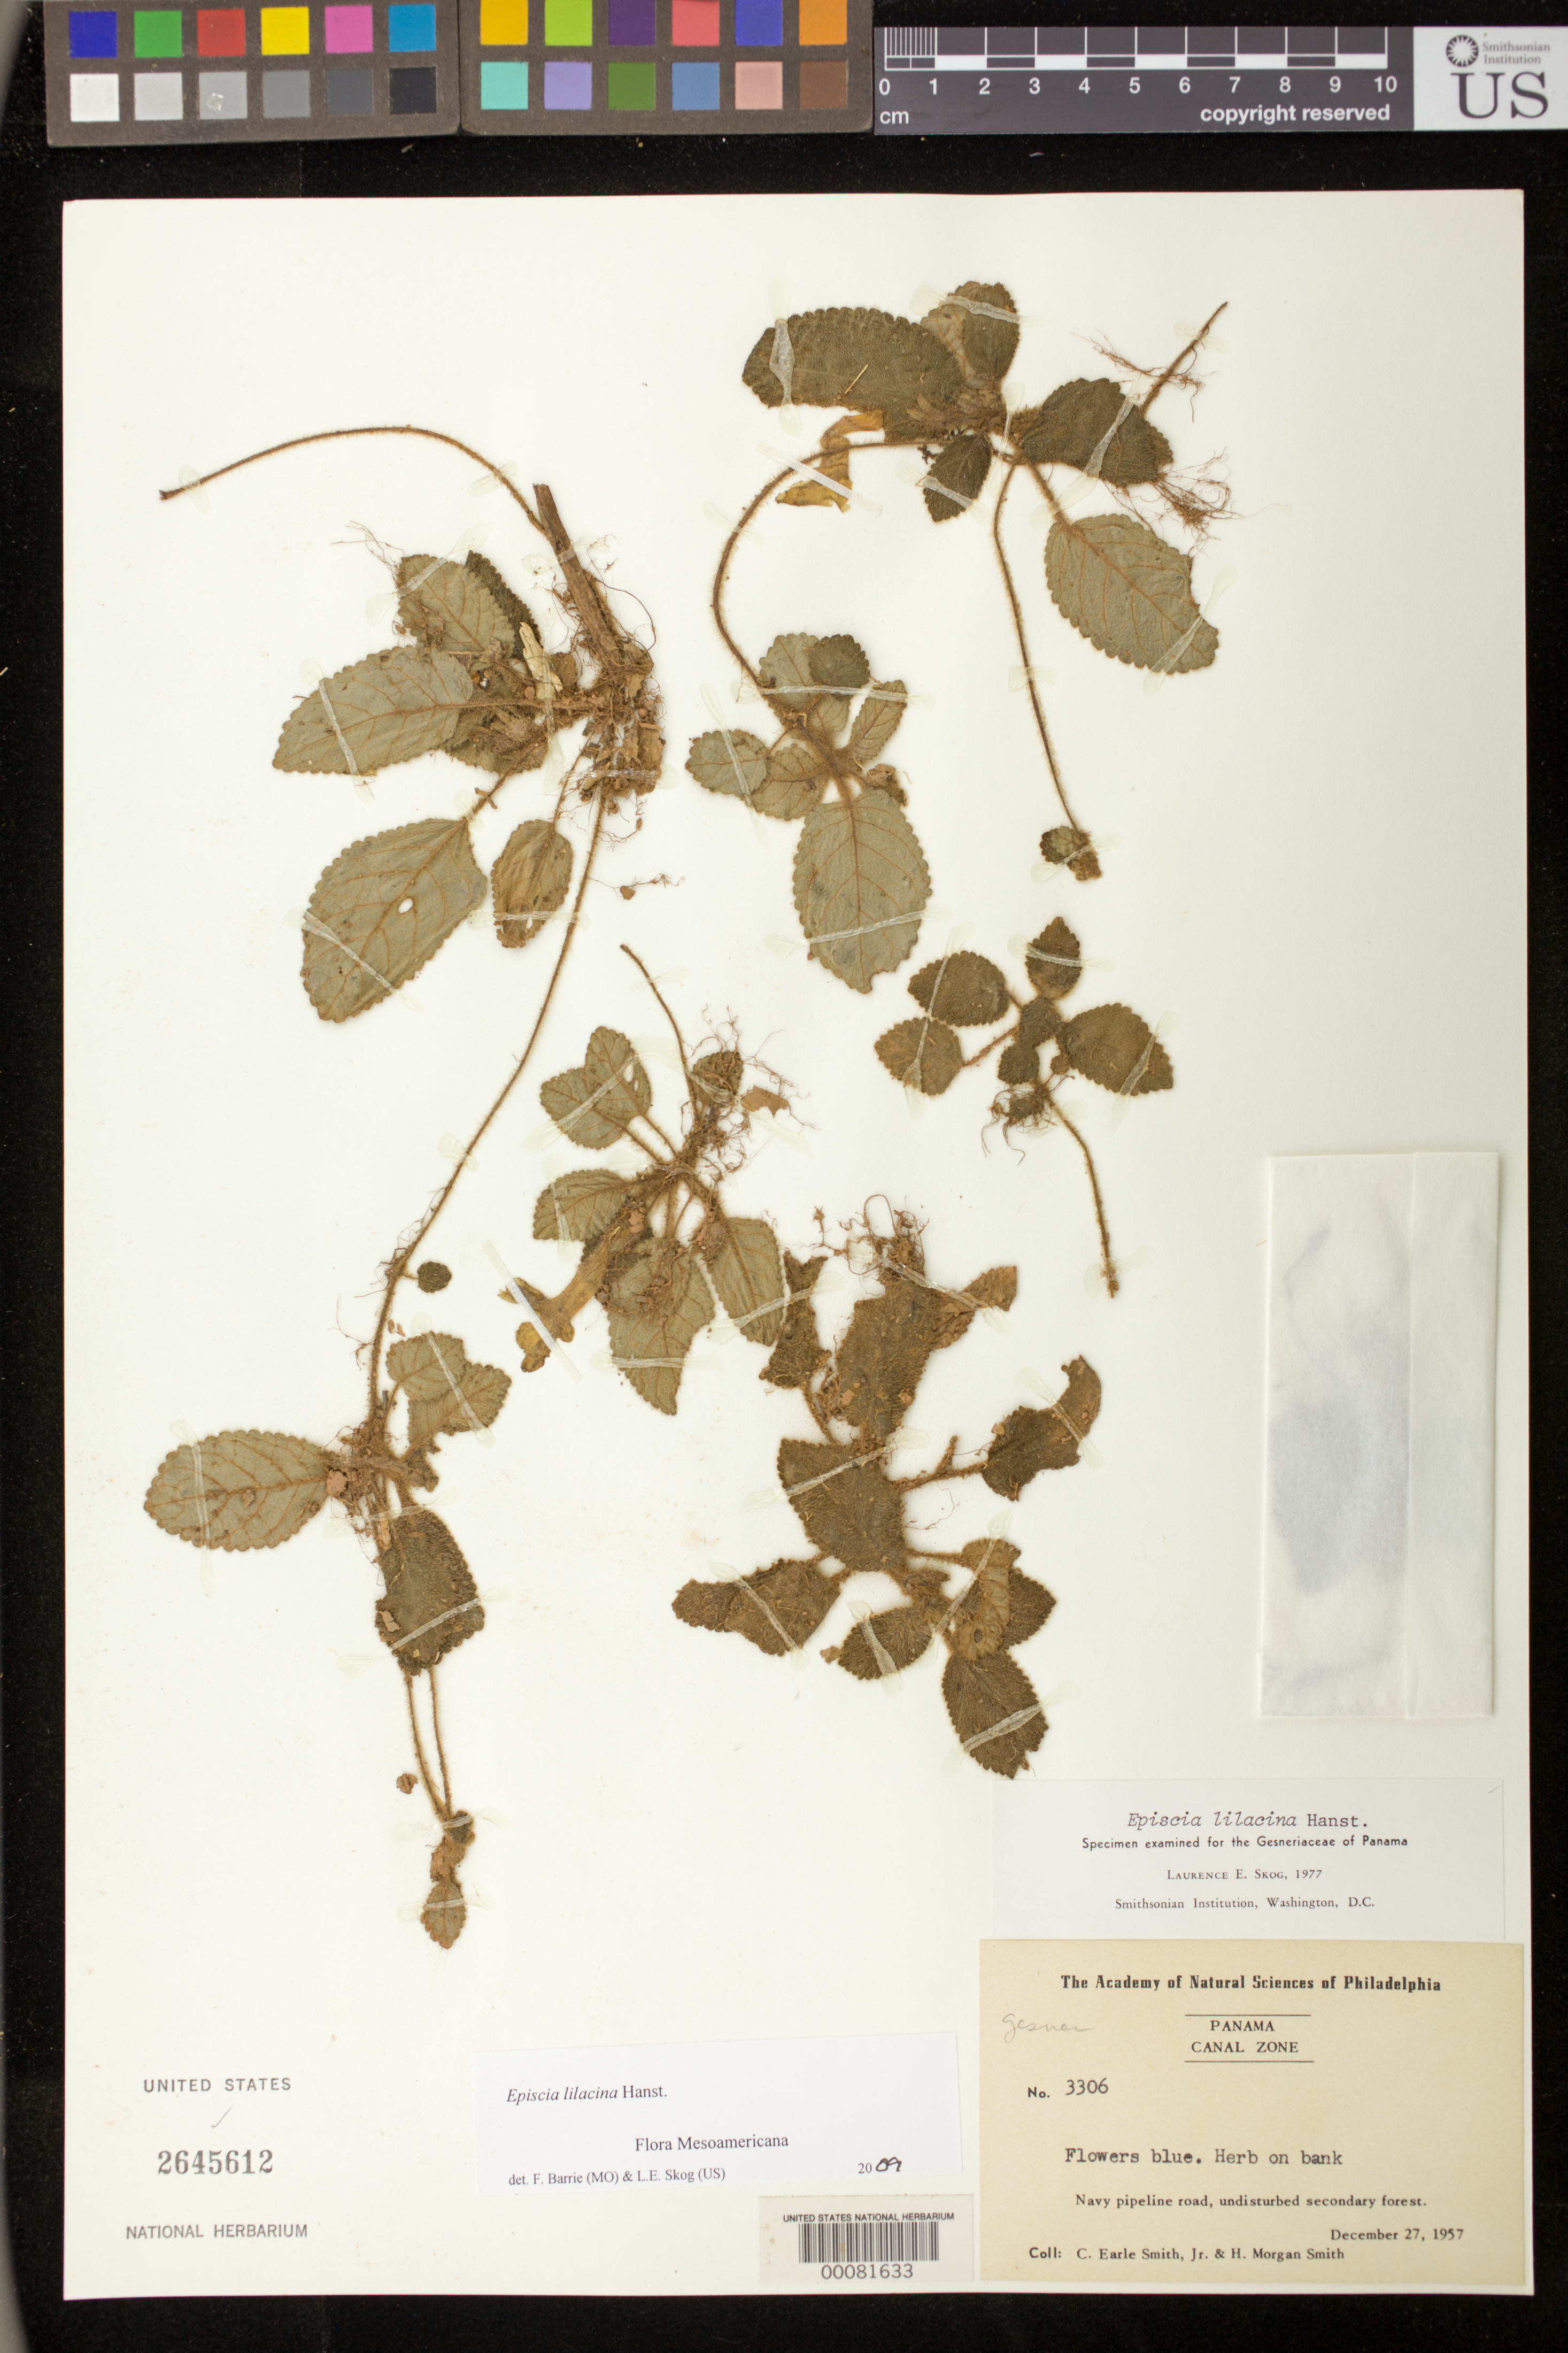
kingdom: Plantae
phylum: Tracheophyta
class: Magnoliopsida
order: Lamiales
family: Gesneriaceae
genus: Episcia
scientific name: Episcia lilacina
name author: Hanst.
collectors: C. E. Smith Jr. & H. M. Smith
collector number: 3306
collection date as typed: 27 Dec 1957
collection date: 1957-12-27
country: Panama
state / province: Colón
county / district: Canal Zone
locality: Navy pipeline road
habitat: Undisturbed secondary forest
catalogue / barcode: US 2645612